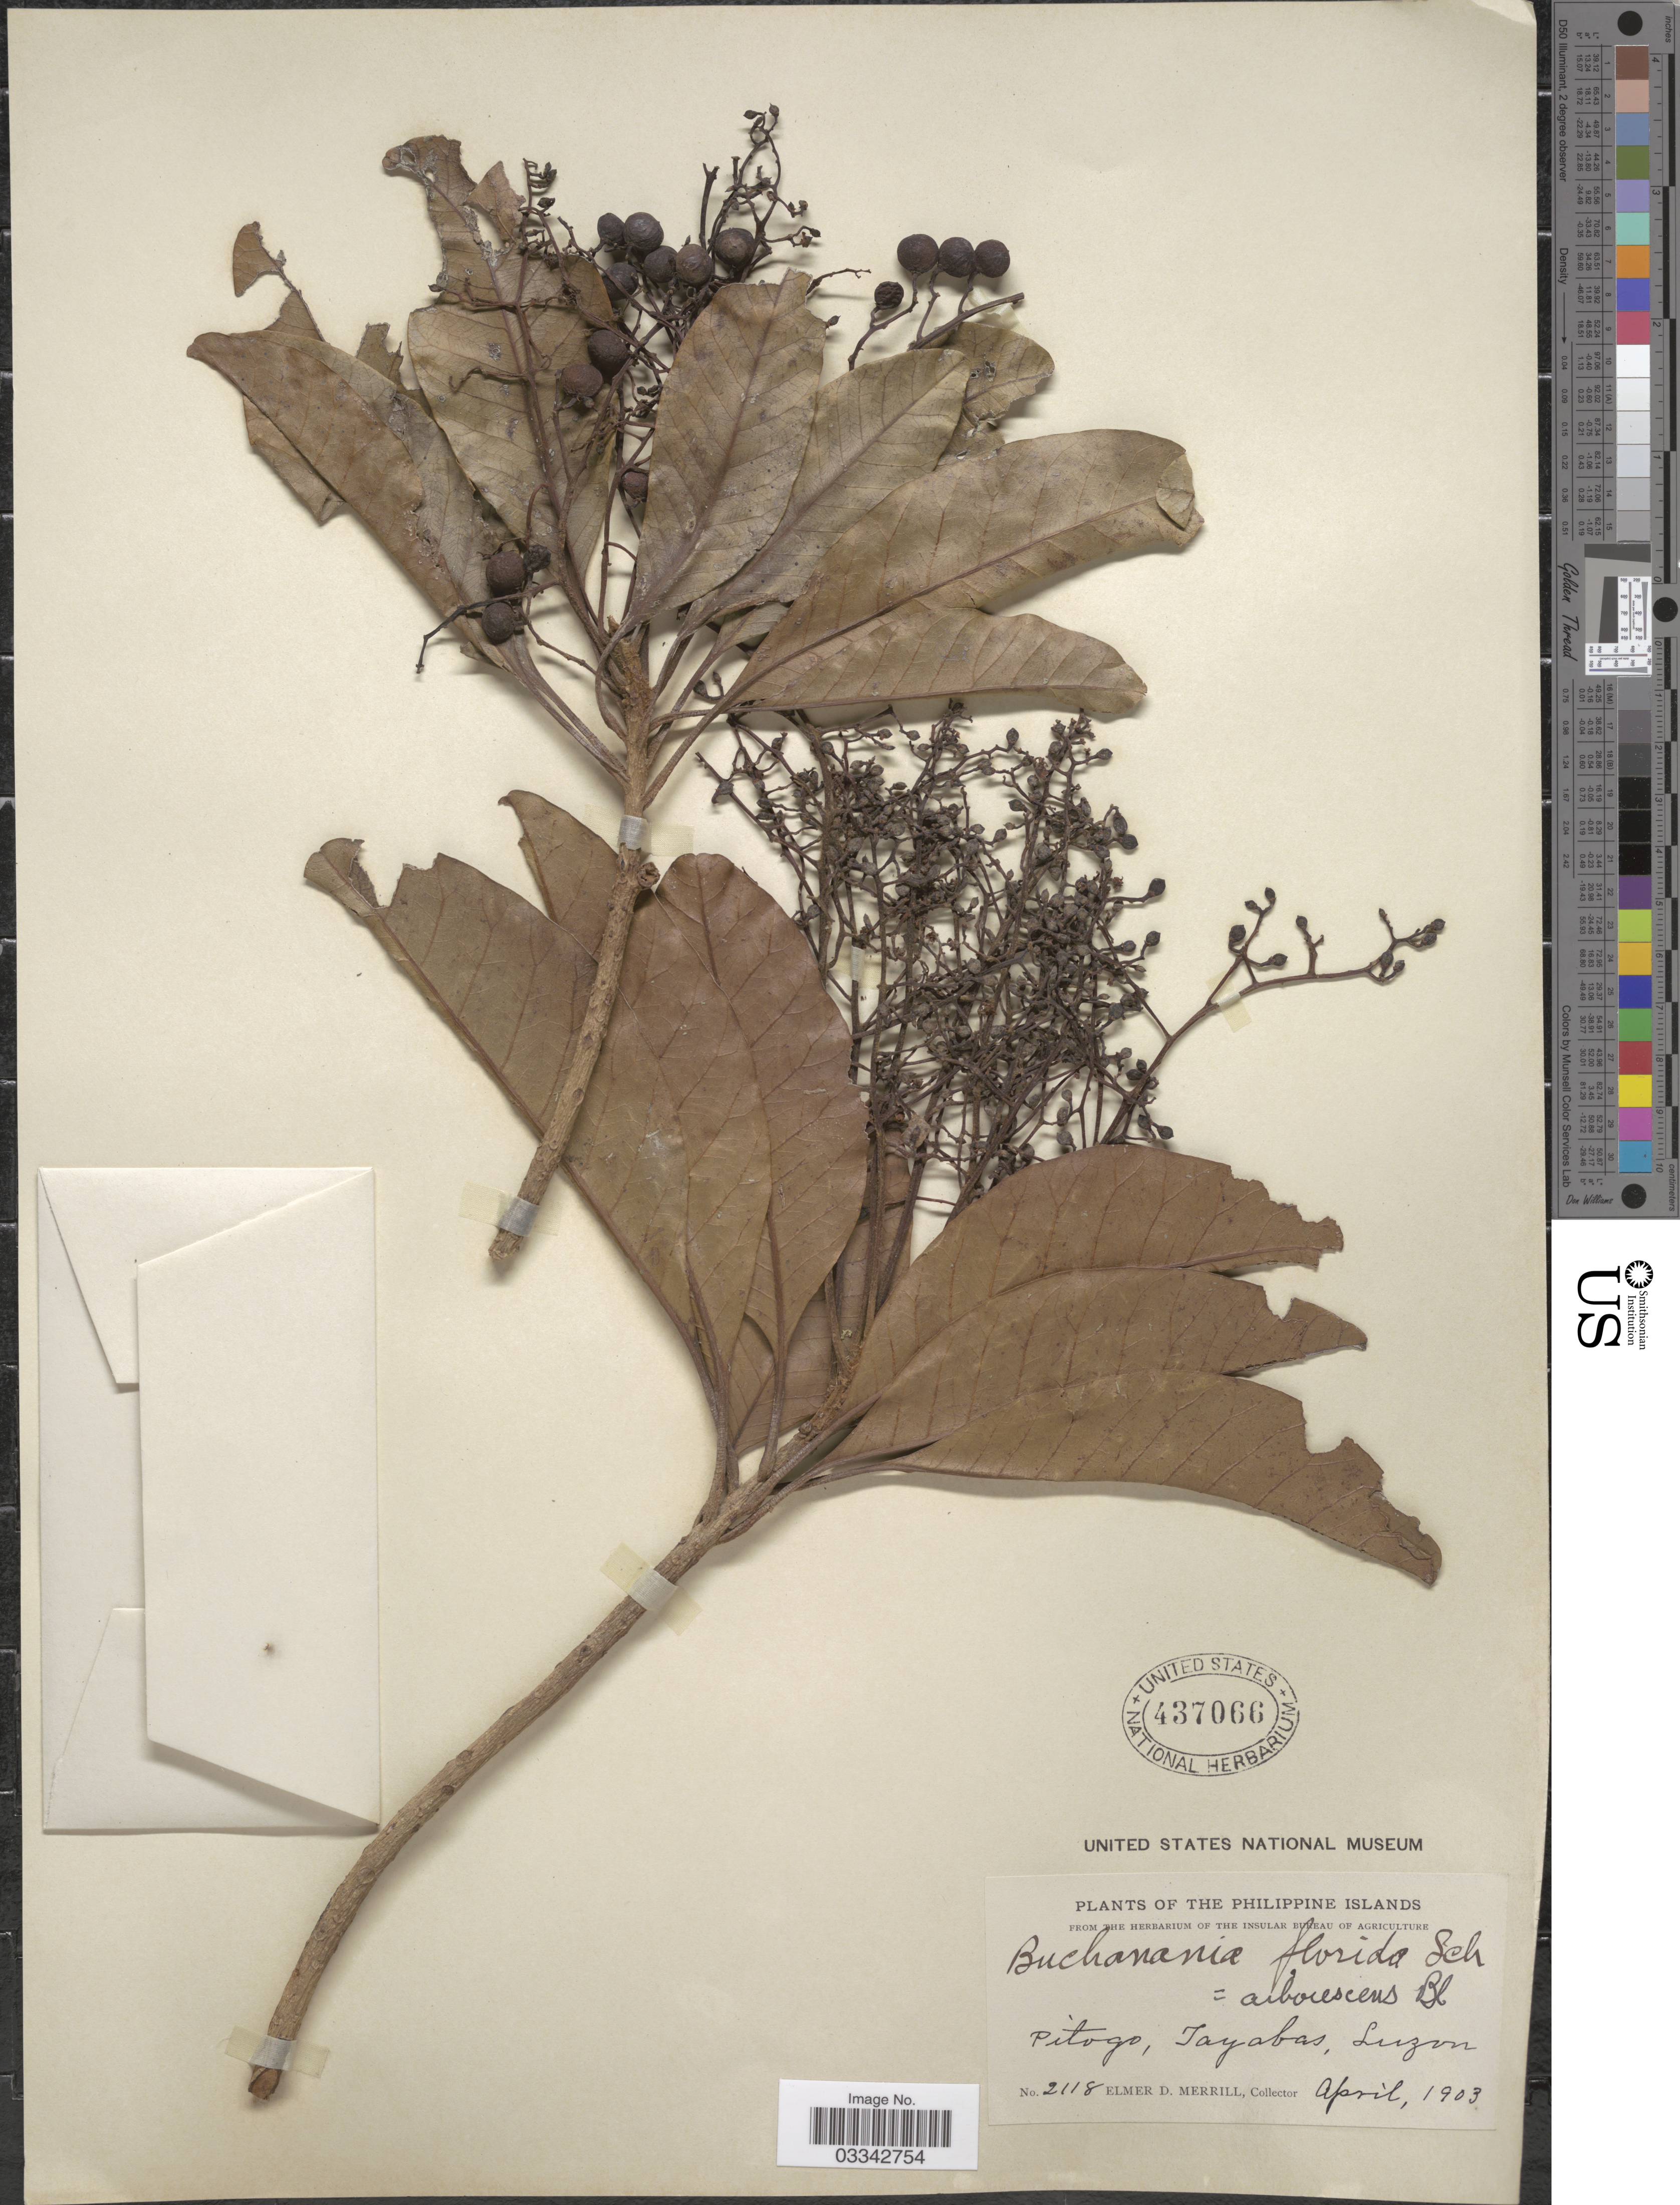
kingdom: Plantae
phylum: Tracheophyta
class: Magnoliopsida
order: Sapindales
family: Anacardiaceae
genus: Buchanania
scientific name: Buchanania arborescens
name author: (Blume) Blume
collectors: E. D. Merrill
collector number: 2118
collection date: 1903-04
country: Philippines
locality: The Philippine Islands. Pitogo, Tayabas, Luzon.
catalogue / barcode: US 437066